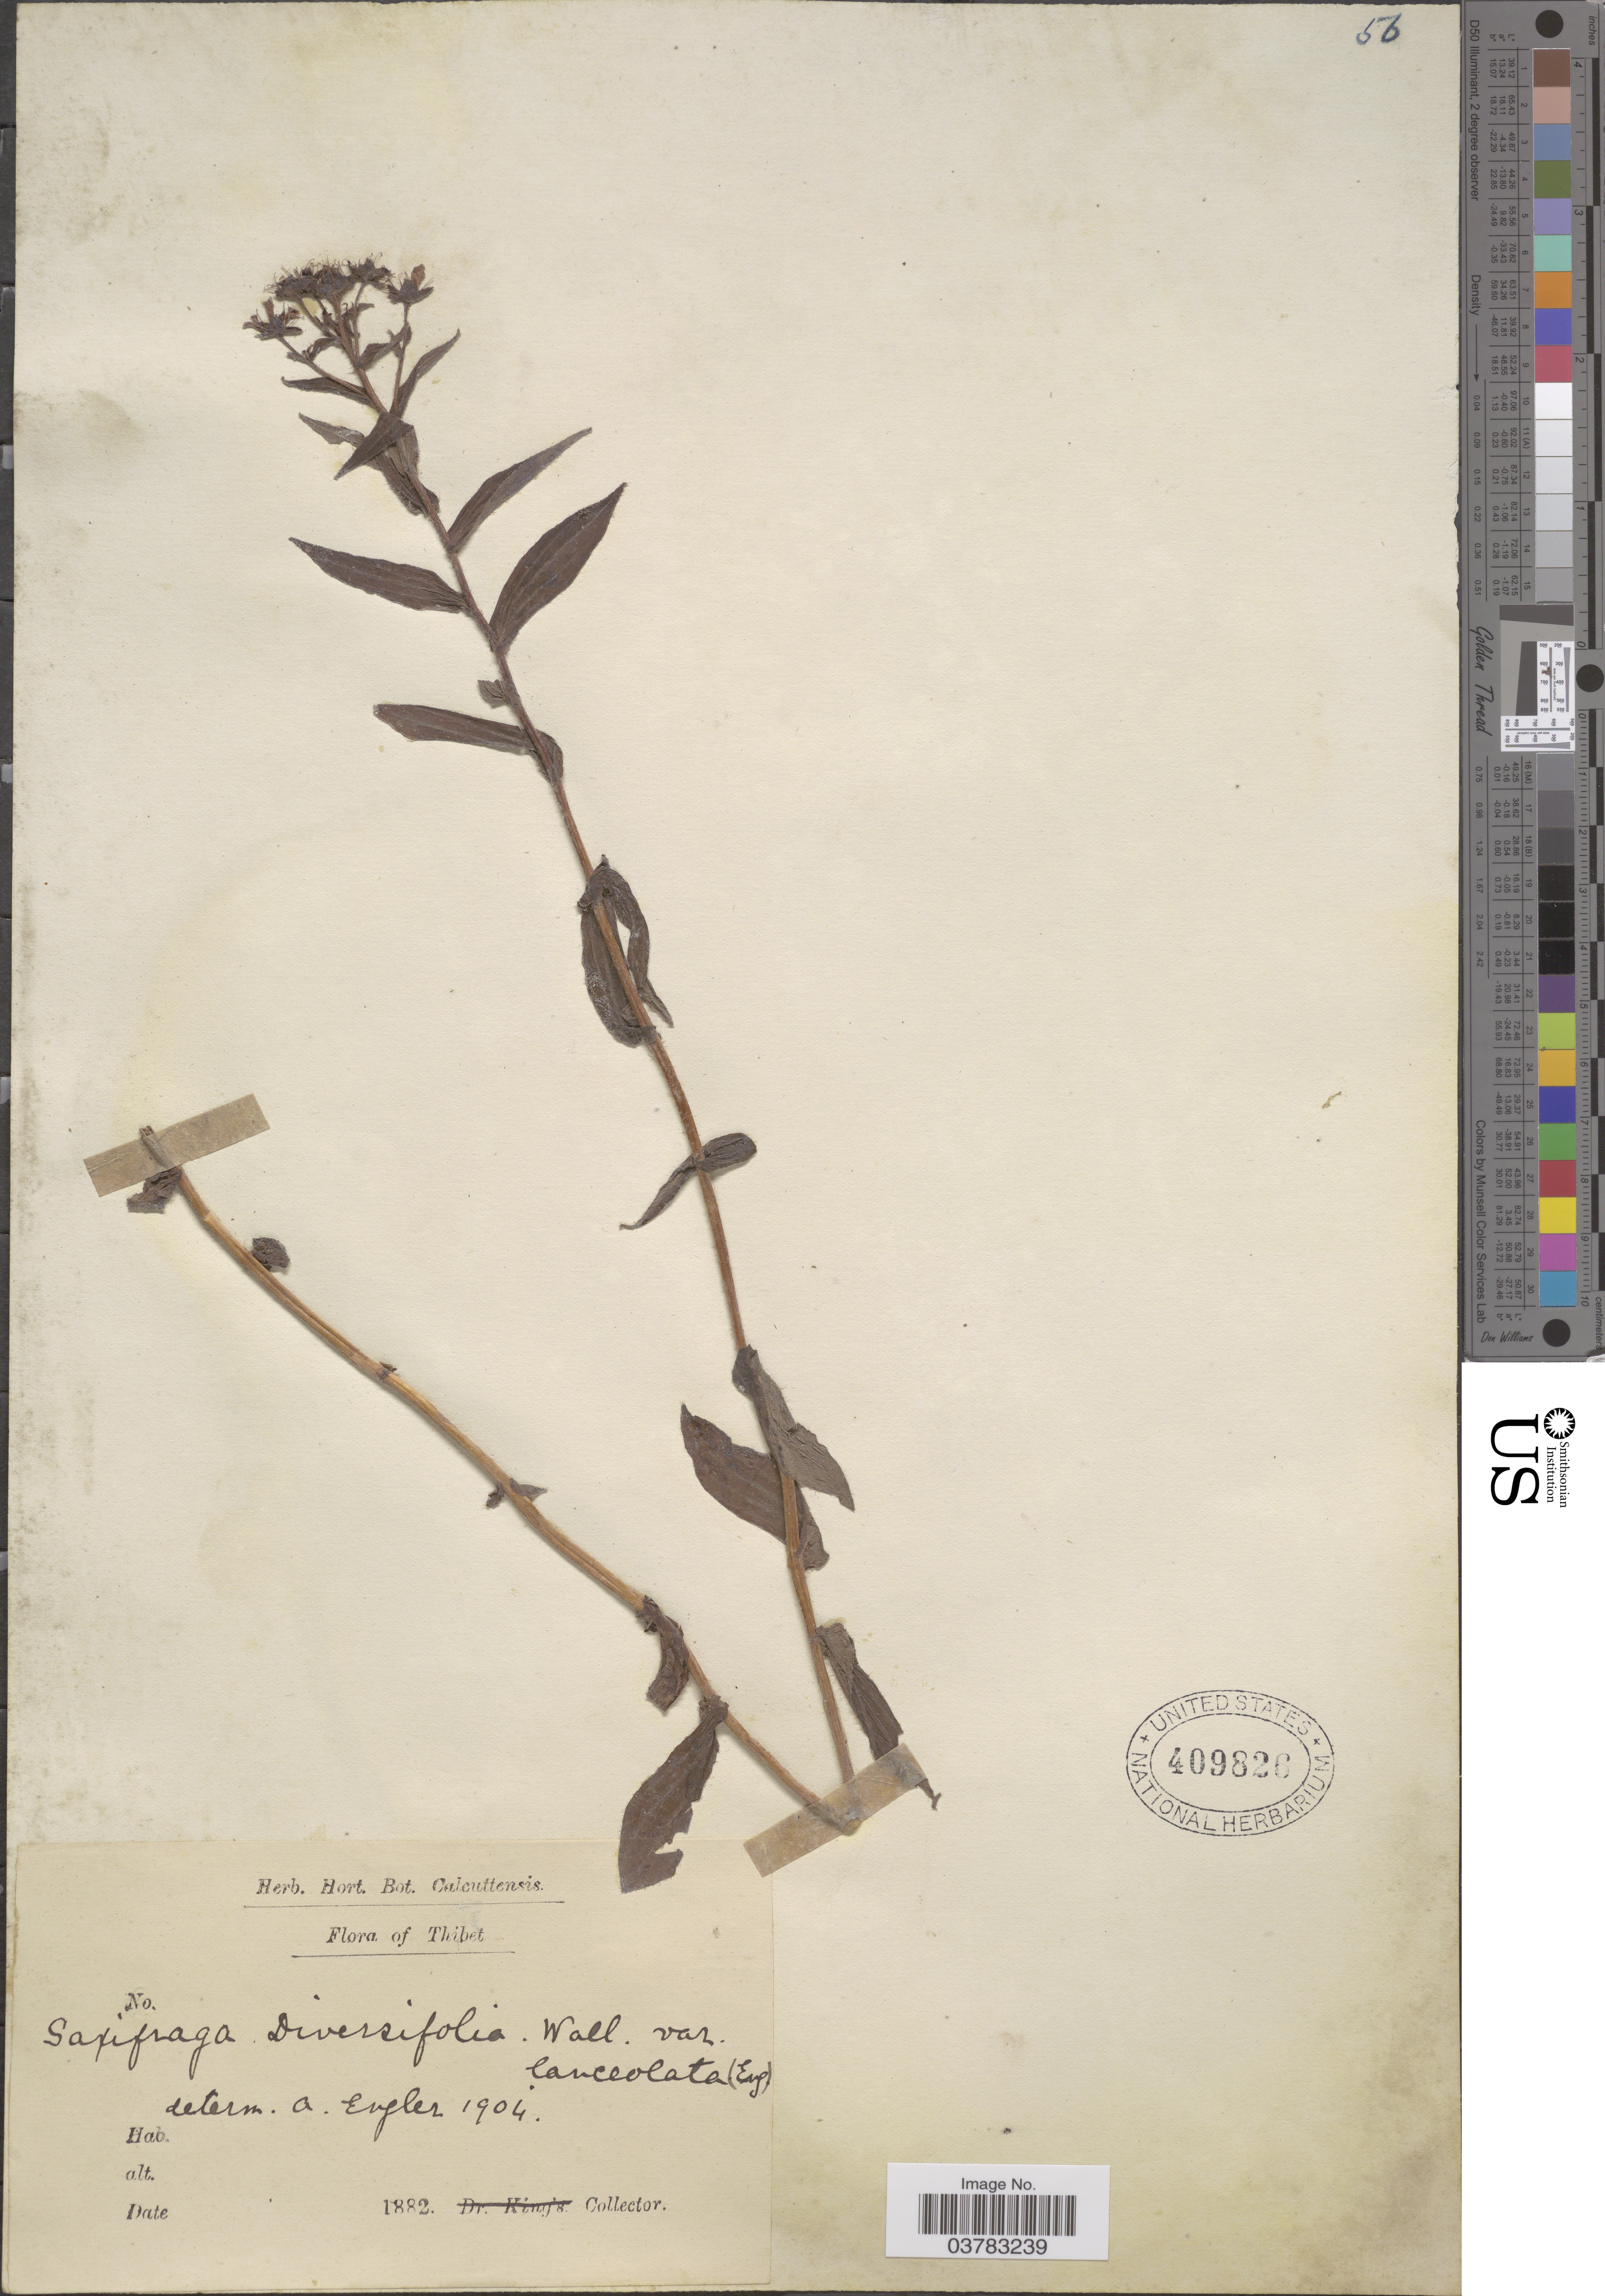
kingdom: Plantae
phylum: Tracheophyta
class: Magnoliopsida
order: Saxifragales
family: Saxifragaceae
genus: Saxifraga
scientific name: Saxifraga diversifolia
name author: Wall.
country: China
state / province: Xizang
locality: Thibet.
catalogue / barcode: US 409826